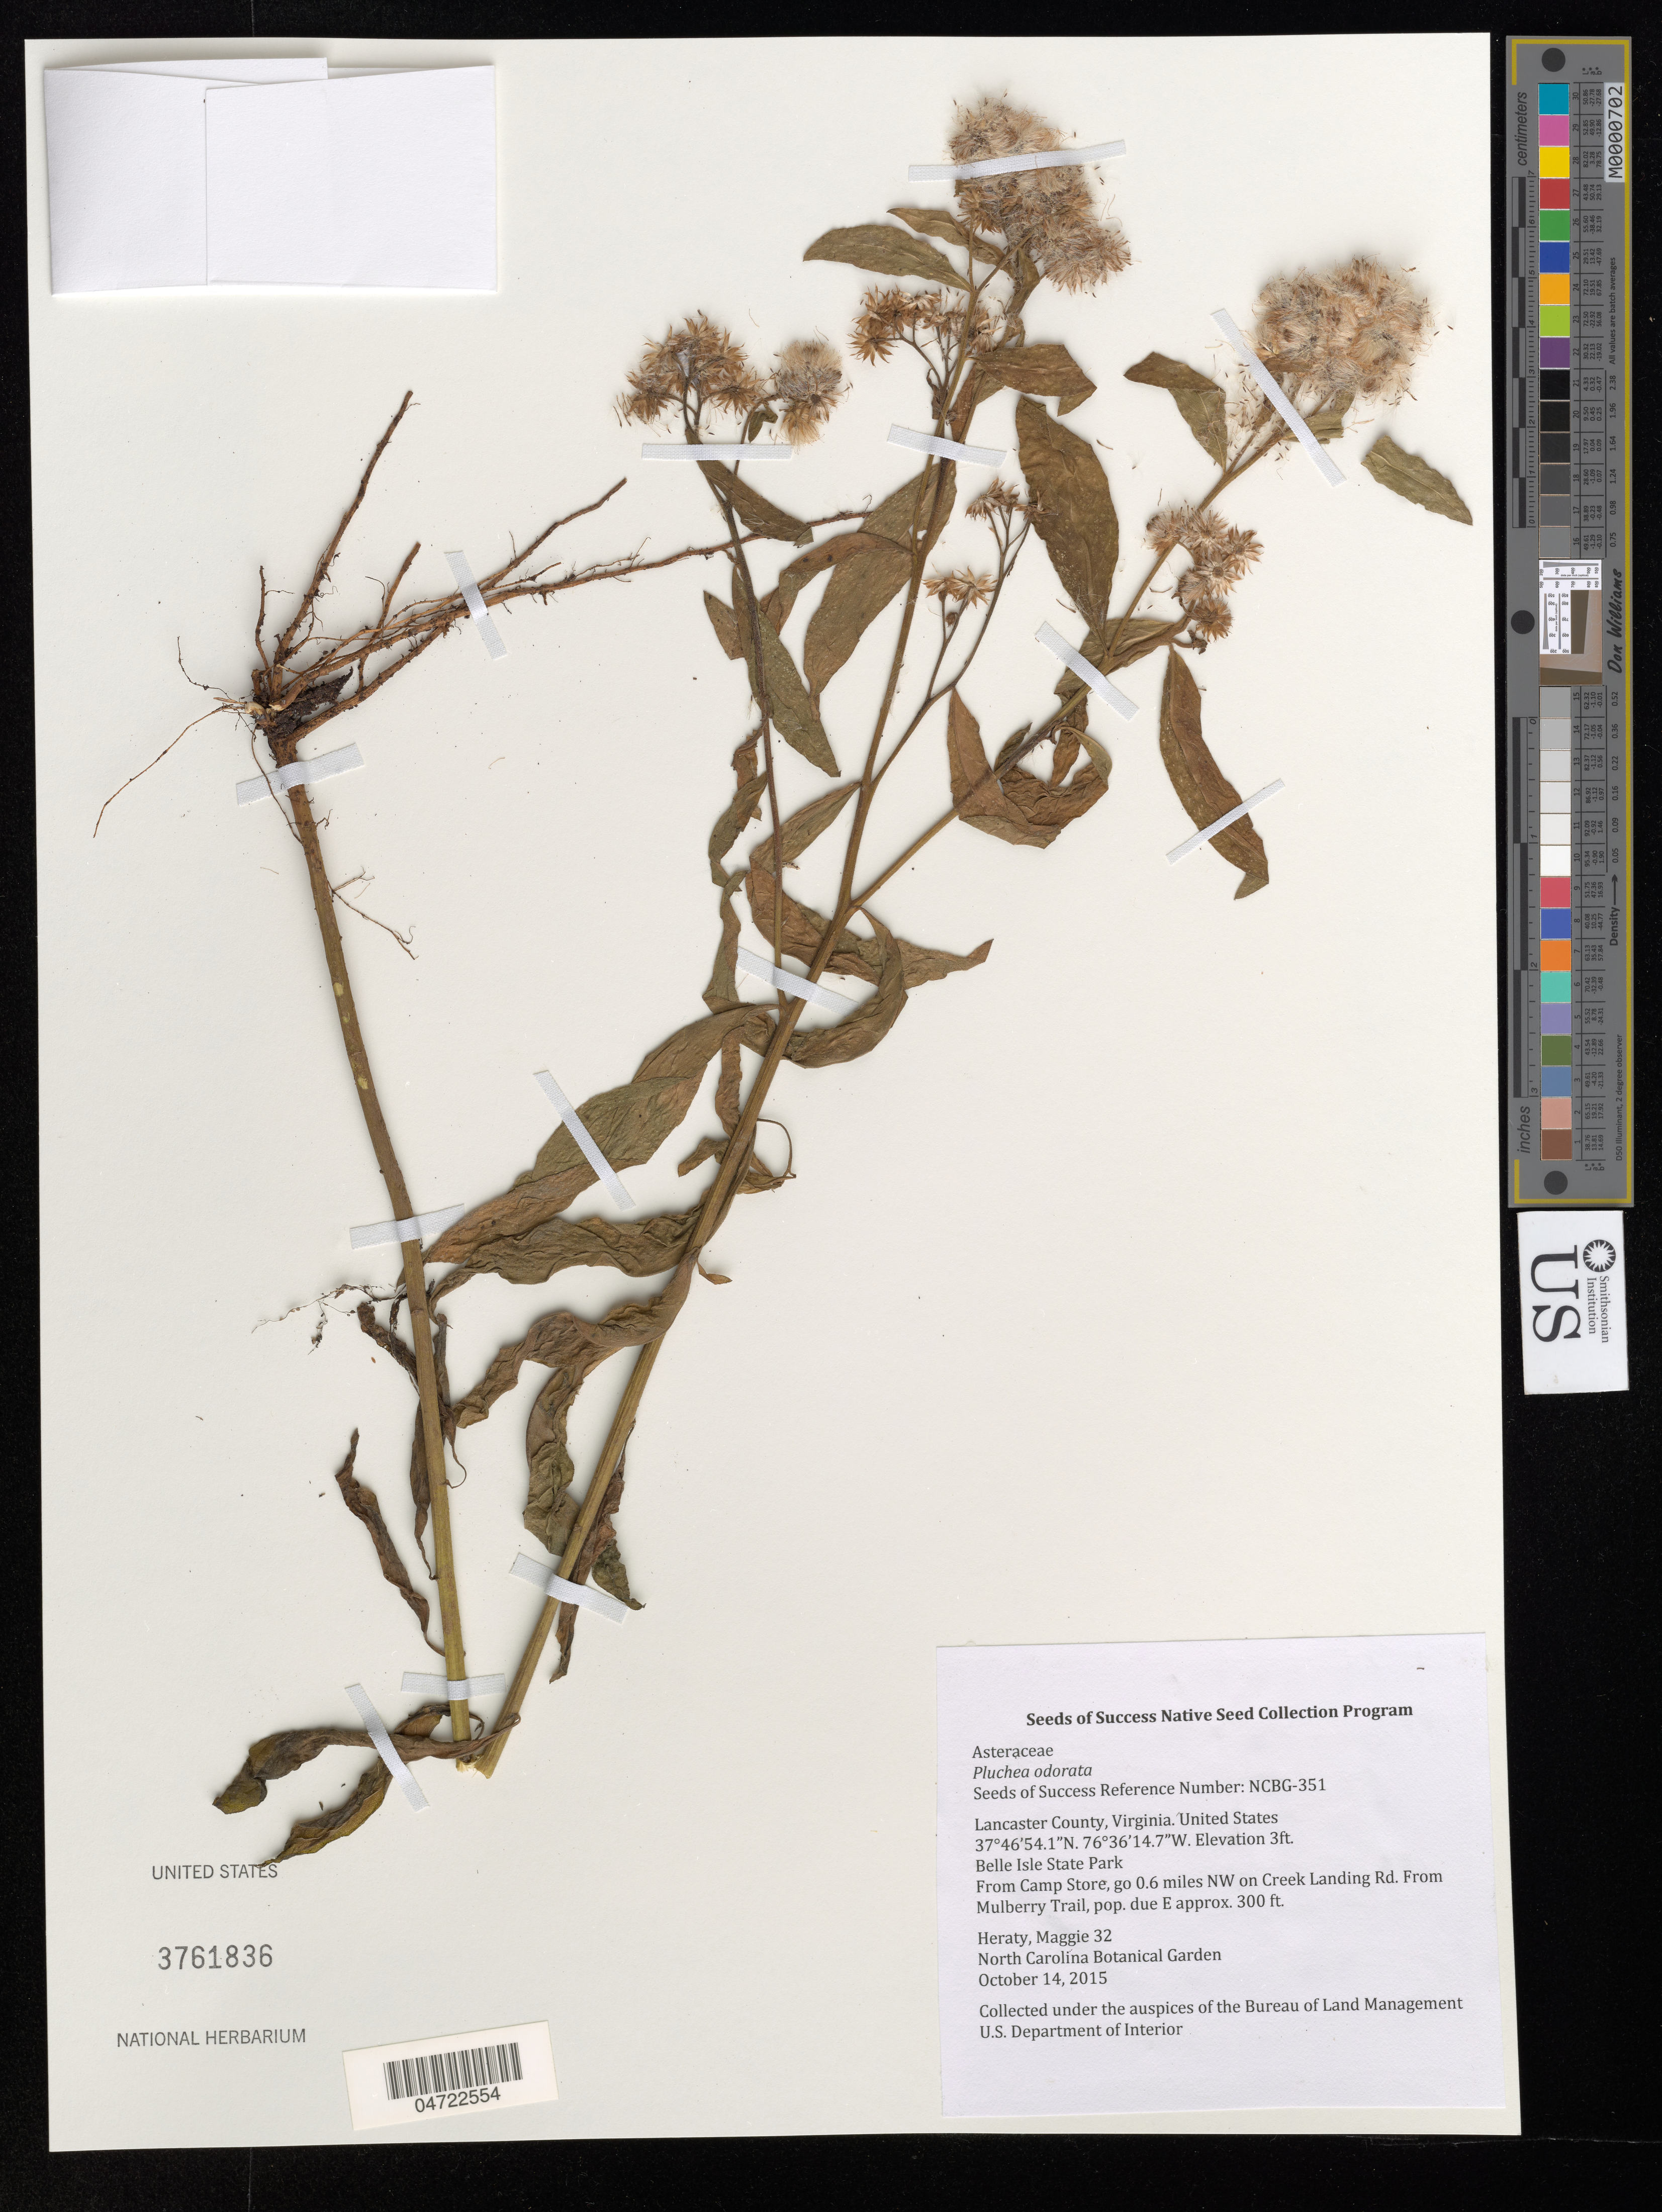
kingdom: Plantae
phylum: Tracheophyta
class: Magnoliopsida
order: Asterales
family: Asteraceae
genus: Pluchea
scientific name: Pluchea odorata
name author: (L.) Cass.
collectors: M. Heraty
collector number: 32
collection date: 2015-10-14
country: United States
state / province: Virginia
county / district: Lancaster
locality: Lancaster County. Belle Isle State Park. From Camp Store, go 0.6 miles NW on Creek Landing Rd. From Mulberry Trail, pop. due E approx. 300 ft.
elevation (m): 1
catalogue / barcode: US 3761836